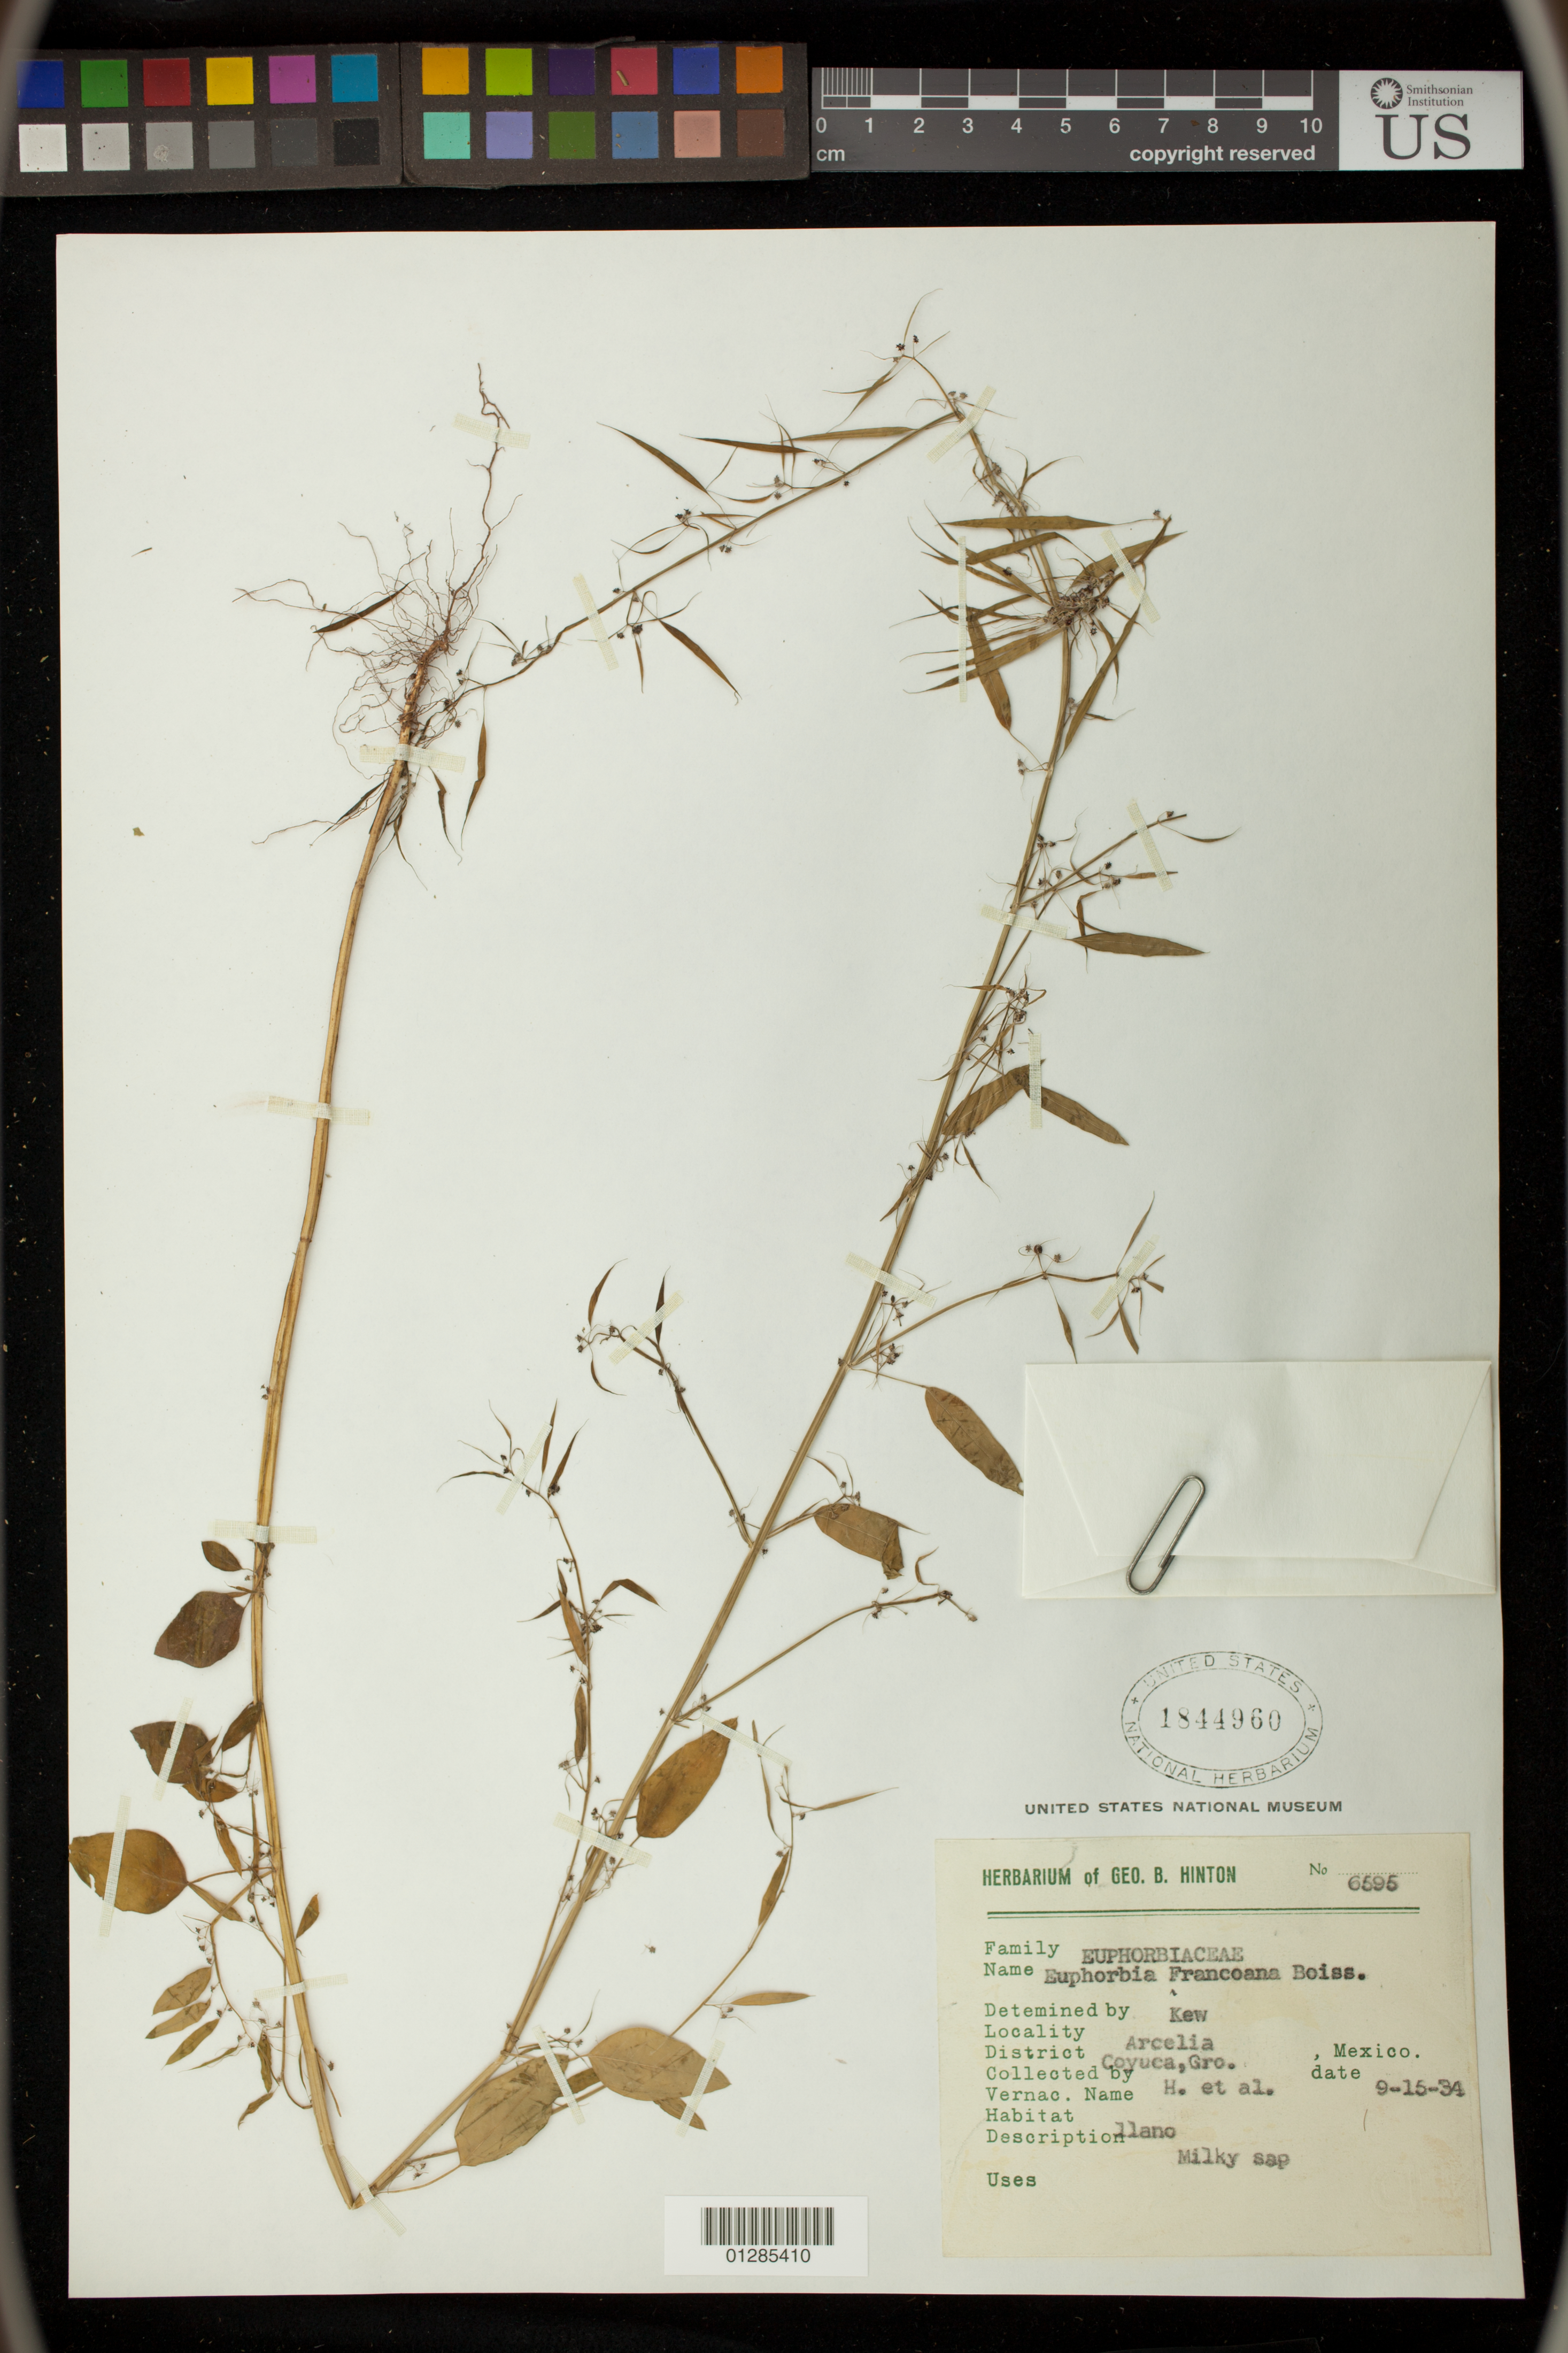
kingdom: Plantae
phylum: Tracheophyta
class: Magnoliopsida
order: Malpighiales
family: Euphorbiaceae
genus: Euphorbia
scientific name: Euphorbia francoana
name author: Boiss.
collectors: G. B. Hinton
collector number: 6595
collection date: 1934-09-15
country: Mexico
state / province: Guerrero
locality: Arcelia, District Coyuca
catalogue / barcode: US 1844960